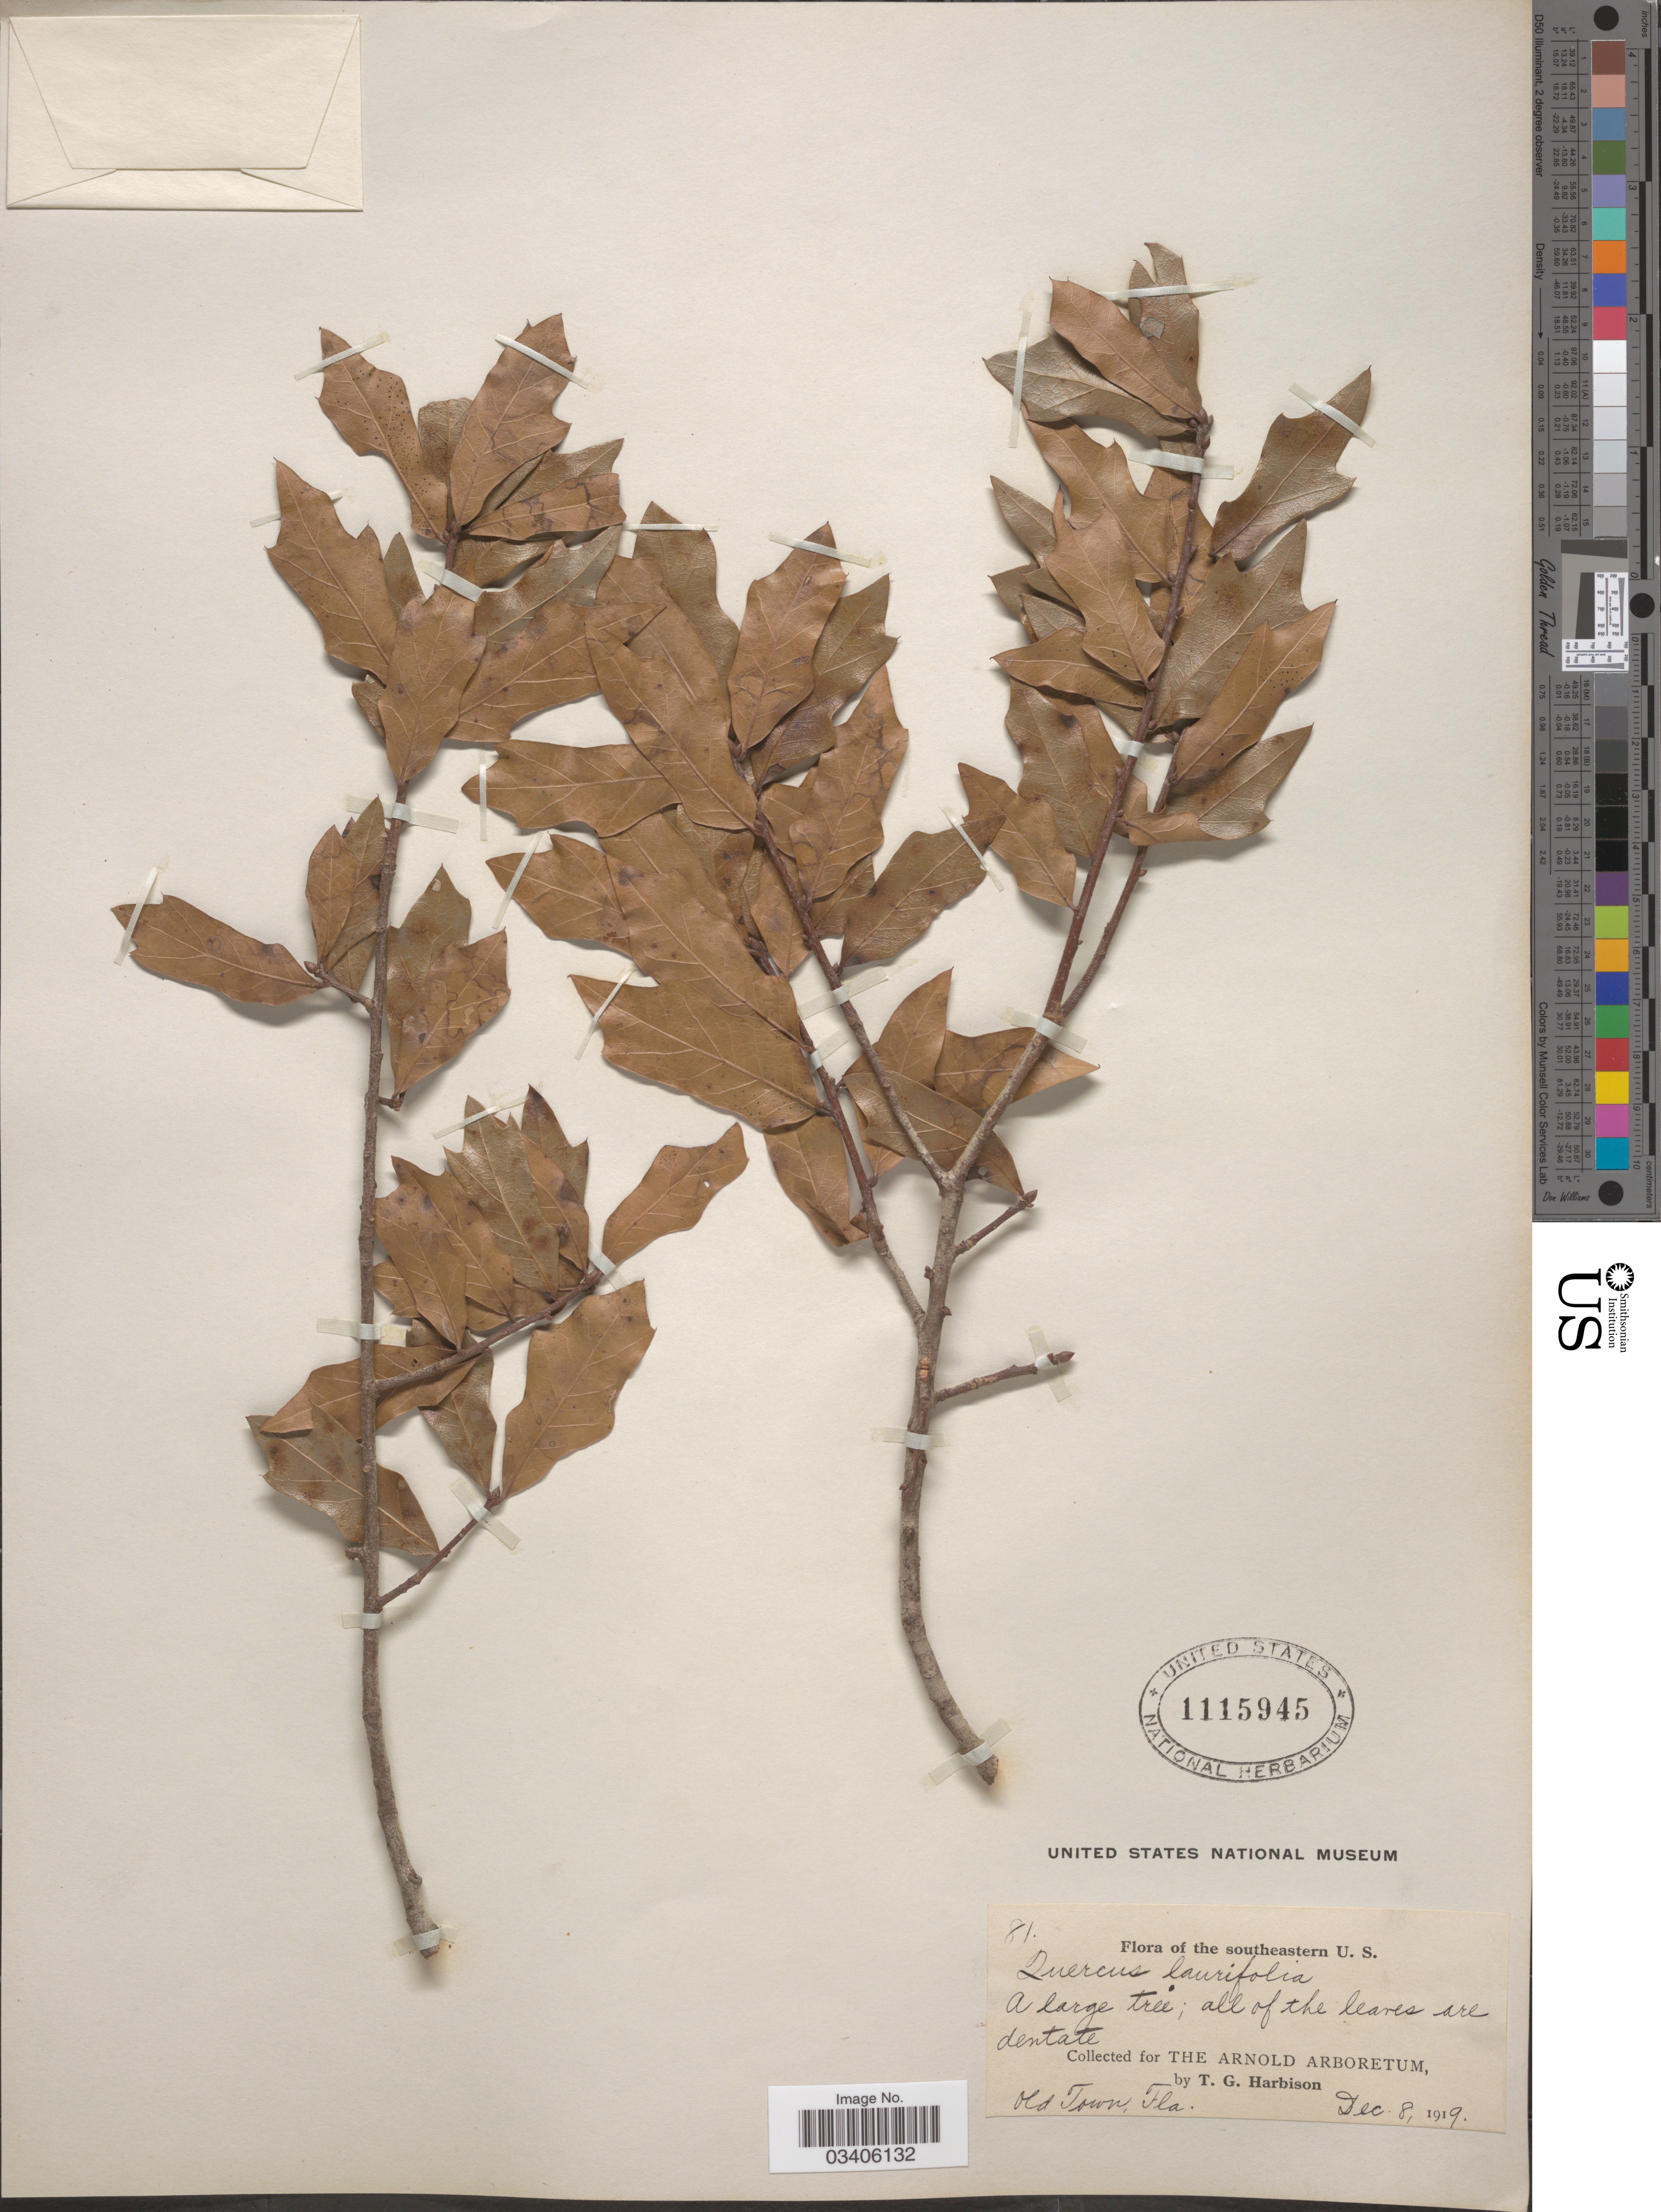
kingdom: Plantae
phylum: Tracheophyta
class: Magnoliopsida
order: Fagales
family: Fagaceae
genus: Quercus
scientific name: Quercus laurifolia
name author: Michx.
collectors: T. Harbison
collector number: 81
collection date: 1919-12-08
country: United States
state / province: Florida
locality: The Southeastern U. S. Old Town.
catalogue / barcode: US 1115945